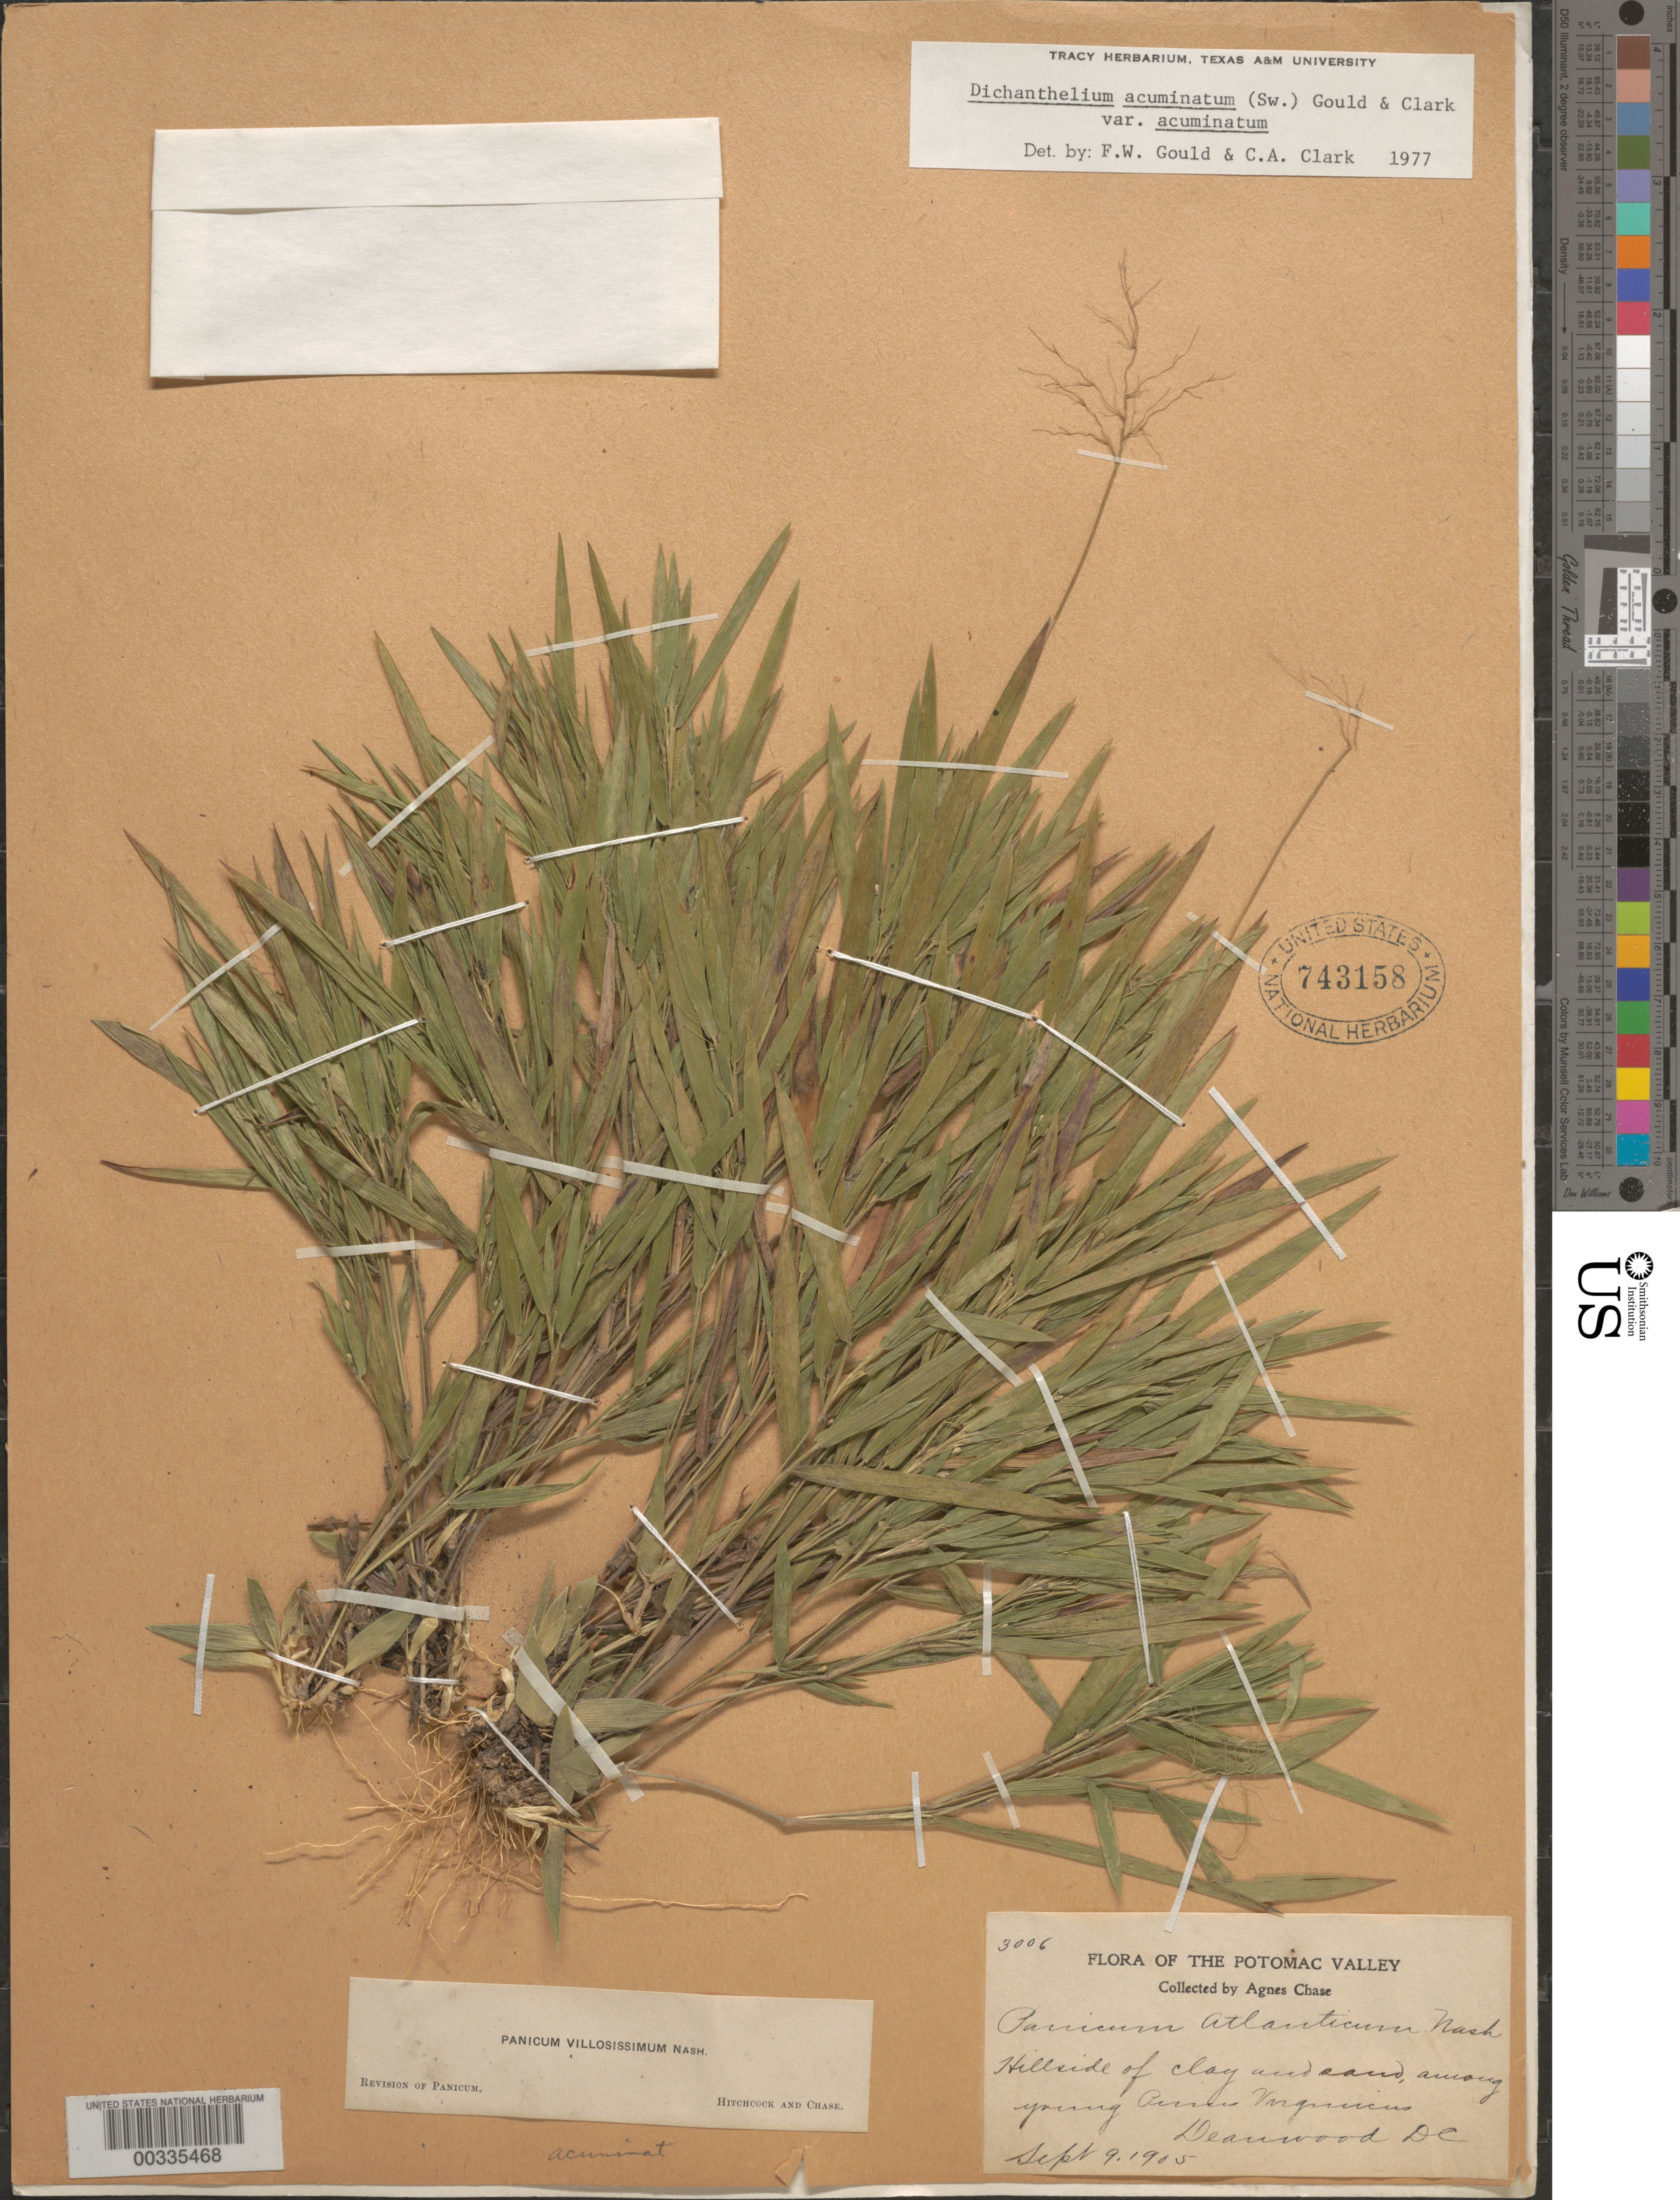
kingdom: Plantae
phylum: Tracheophyta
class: Liliopsida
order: Poales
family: Poaceae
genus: Dichanthelium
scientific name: Dichanthelium acuminatum var. acuminatum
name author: (Sw.) Gould & C.A. Clark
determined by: Gould, F. W.; Clark, C. A.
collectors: A. Chase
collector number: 3006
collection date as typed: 09 Sep 1905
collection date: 1905-09-09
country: United States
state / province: District of Columbia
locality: Deanwood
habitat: Hillside of clay and sand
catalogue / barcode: US 743158